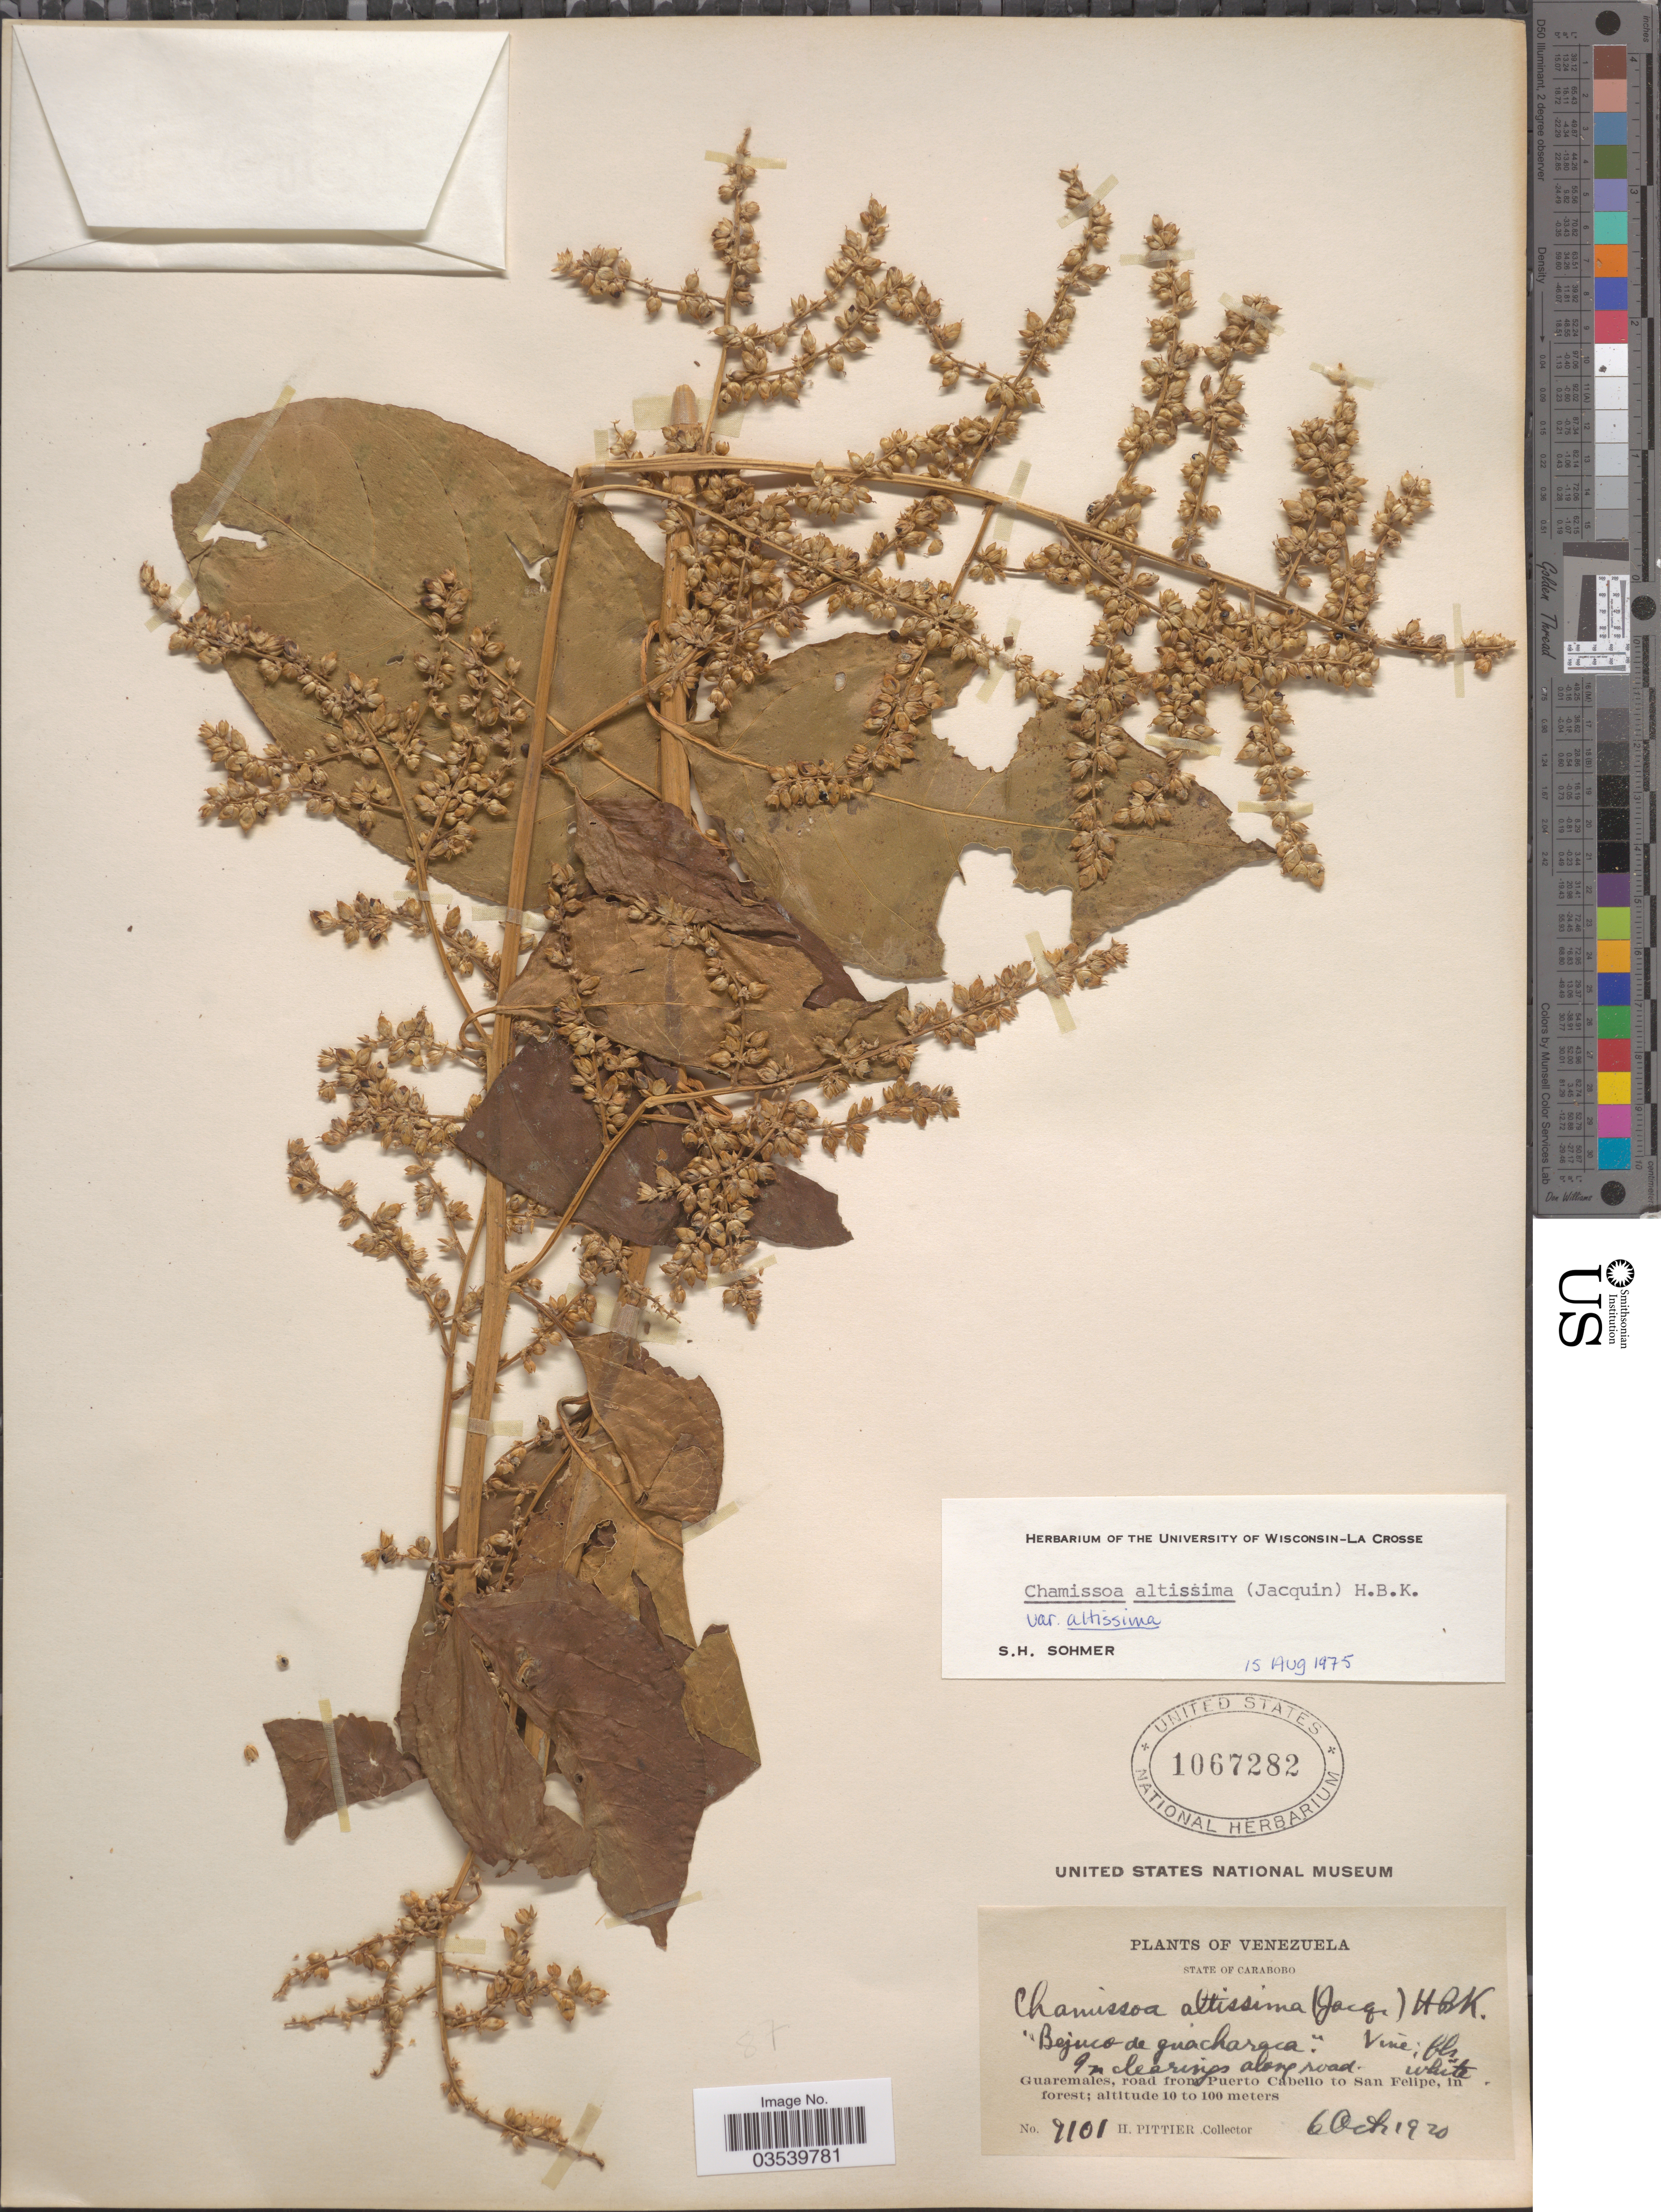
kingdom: Plantae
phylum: Tracheophyta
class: Magnoliopsida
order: Caryophyllales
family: Amaranthaceae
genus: Chamissoa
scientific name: Chamissoa altissima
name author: (Jacq.) Kunth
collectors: H. F. Pittier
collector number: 9101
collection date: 1920-10-06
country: Venezuela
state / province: Carabobo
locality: In clearings along road. Guaremales, road from Puerto Cabello to San Felipe.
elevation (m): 10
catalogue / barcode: US 1067282